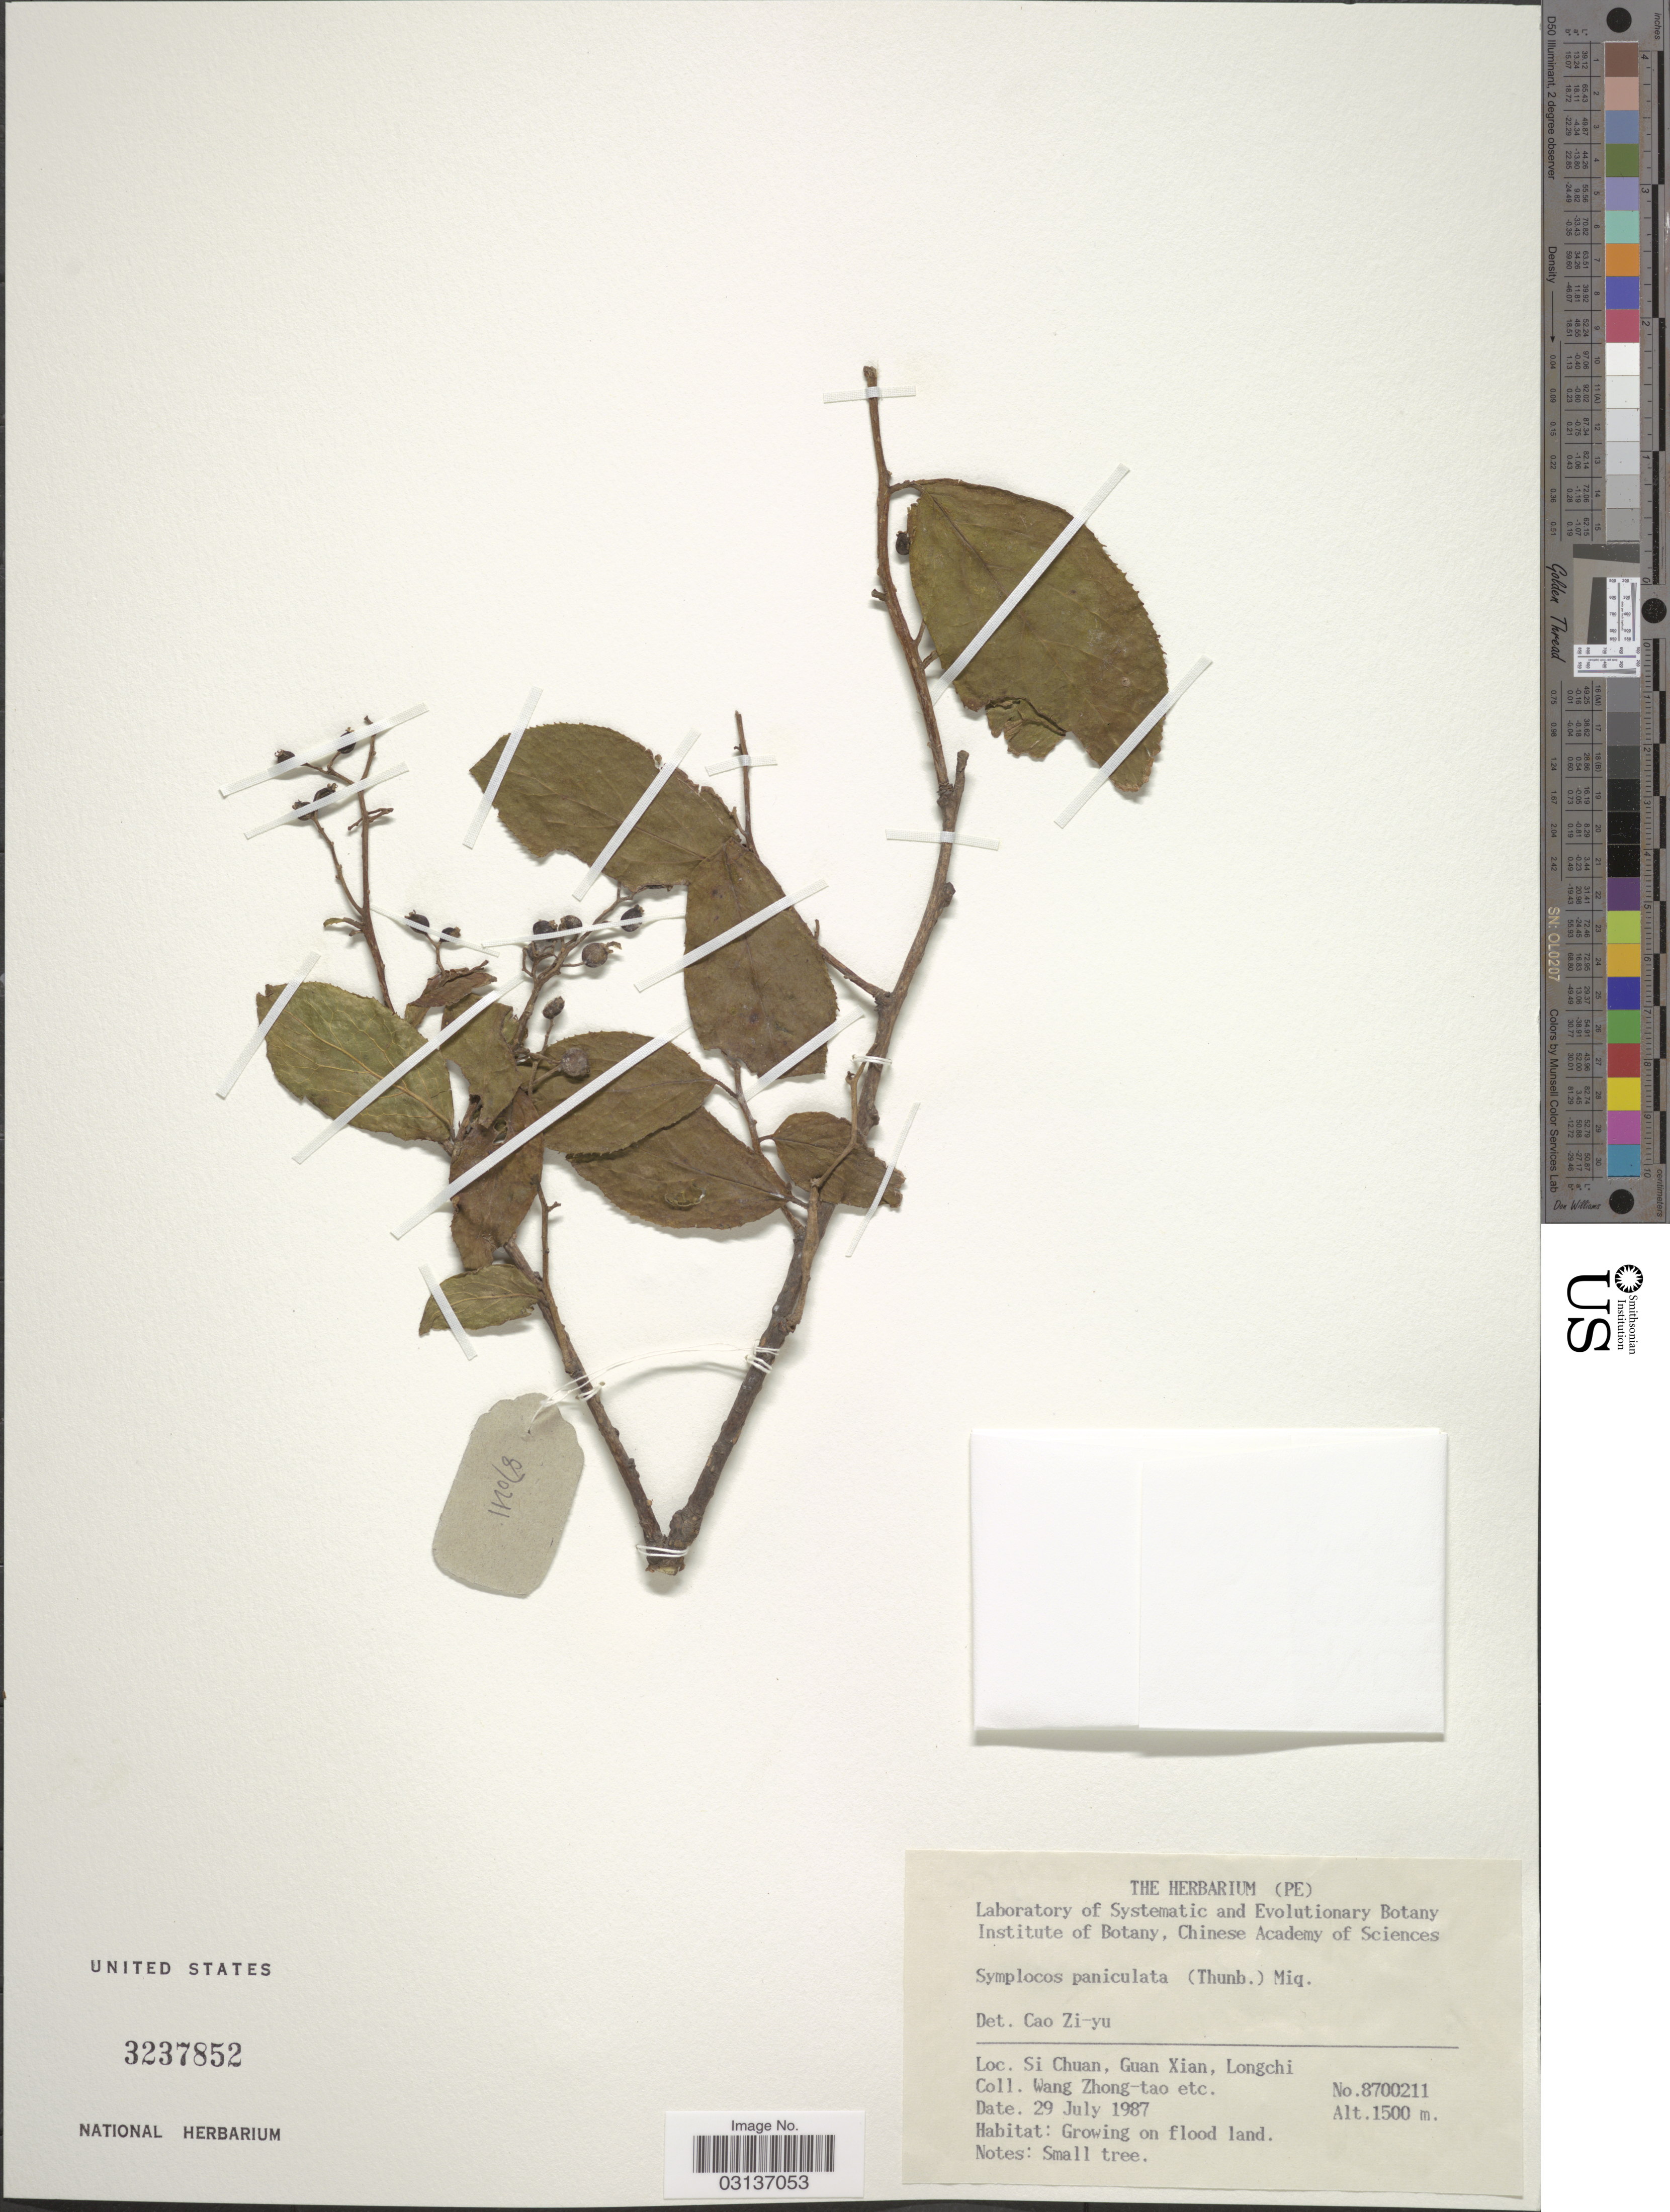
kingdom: Plantae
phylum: Tracheophyta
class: Magnoliopsida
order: Ericales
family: Symplocaceae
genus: Symplocos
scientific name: Symplocos paniculata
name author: Miq.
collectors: W. Zhong-Tao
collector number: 8700211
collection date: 1987-07-29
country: China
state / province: Sichuan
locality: Si Chuan, Guan Xian, Longchi.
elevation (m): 1500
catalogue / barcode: US 3237852